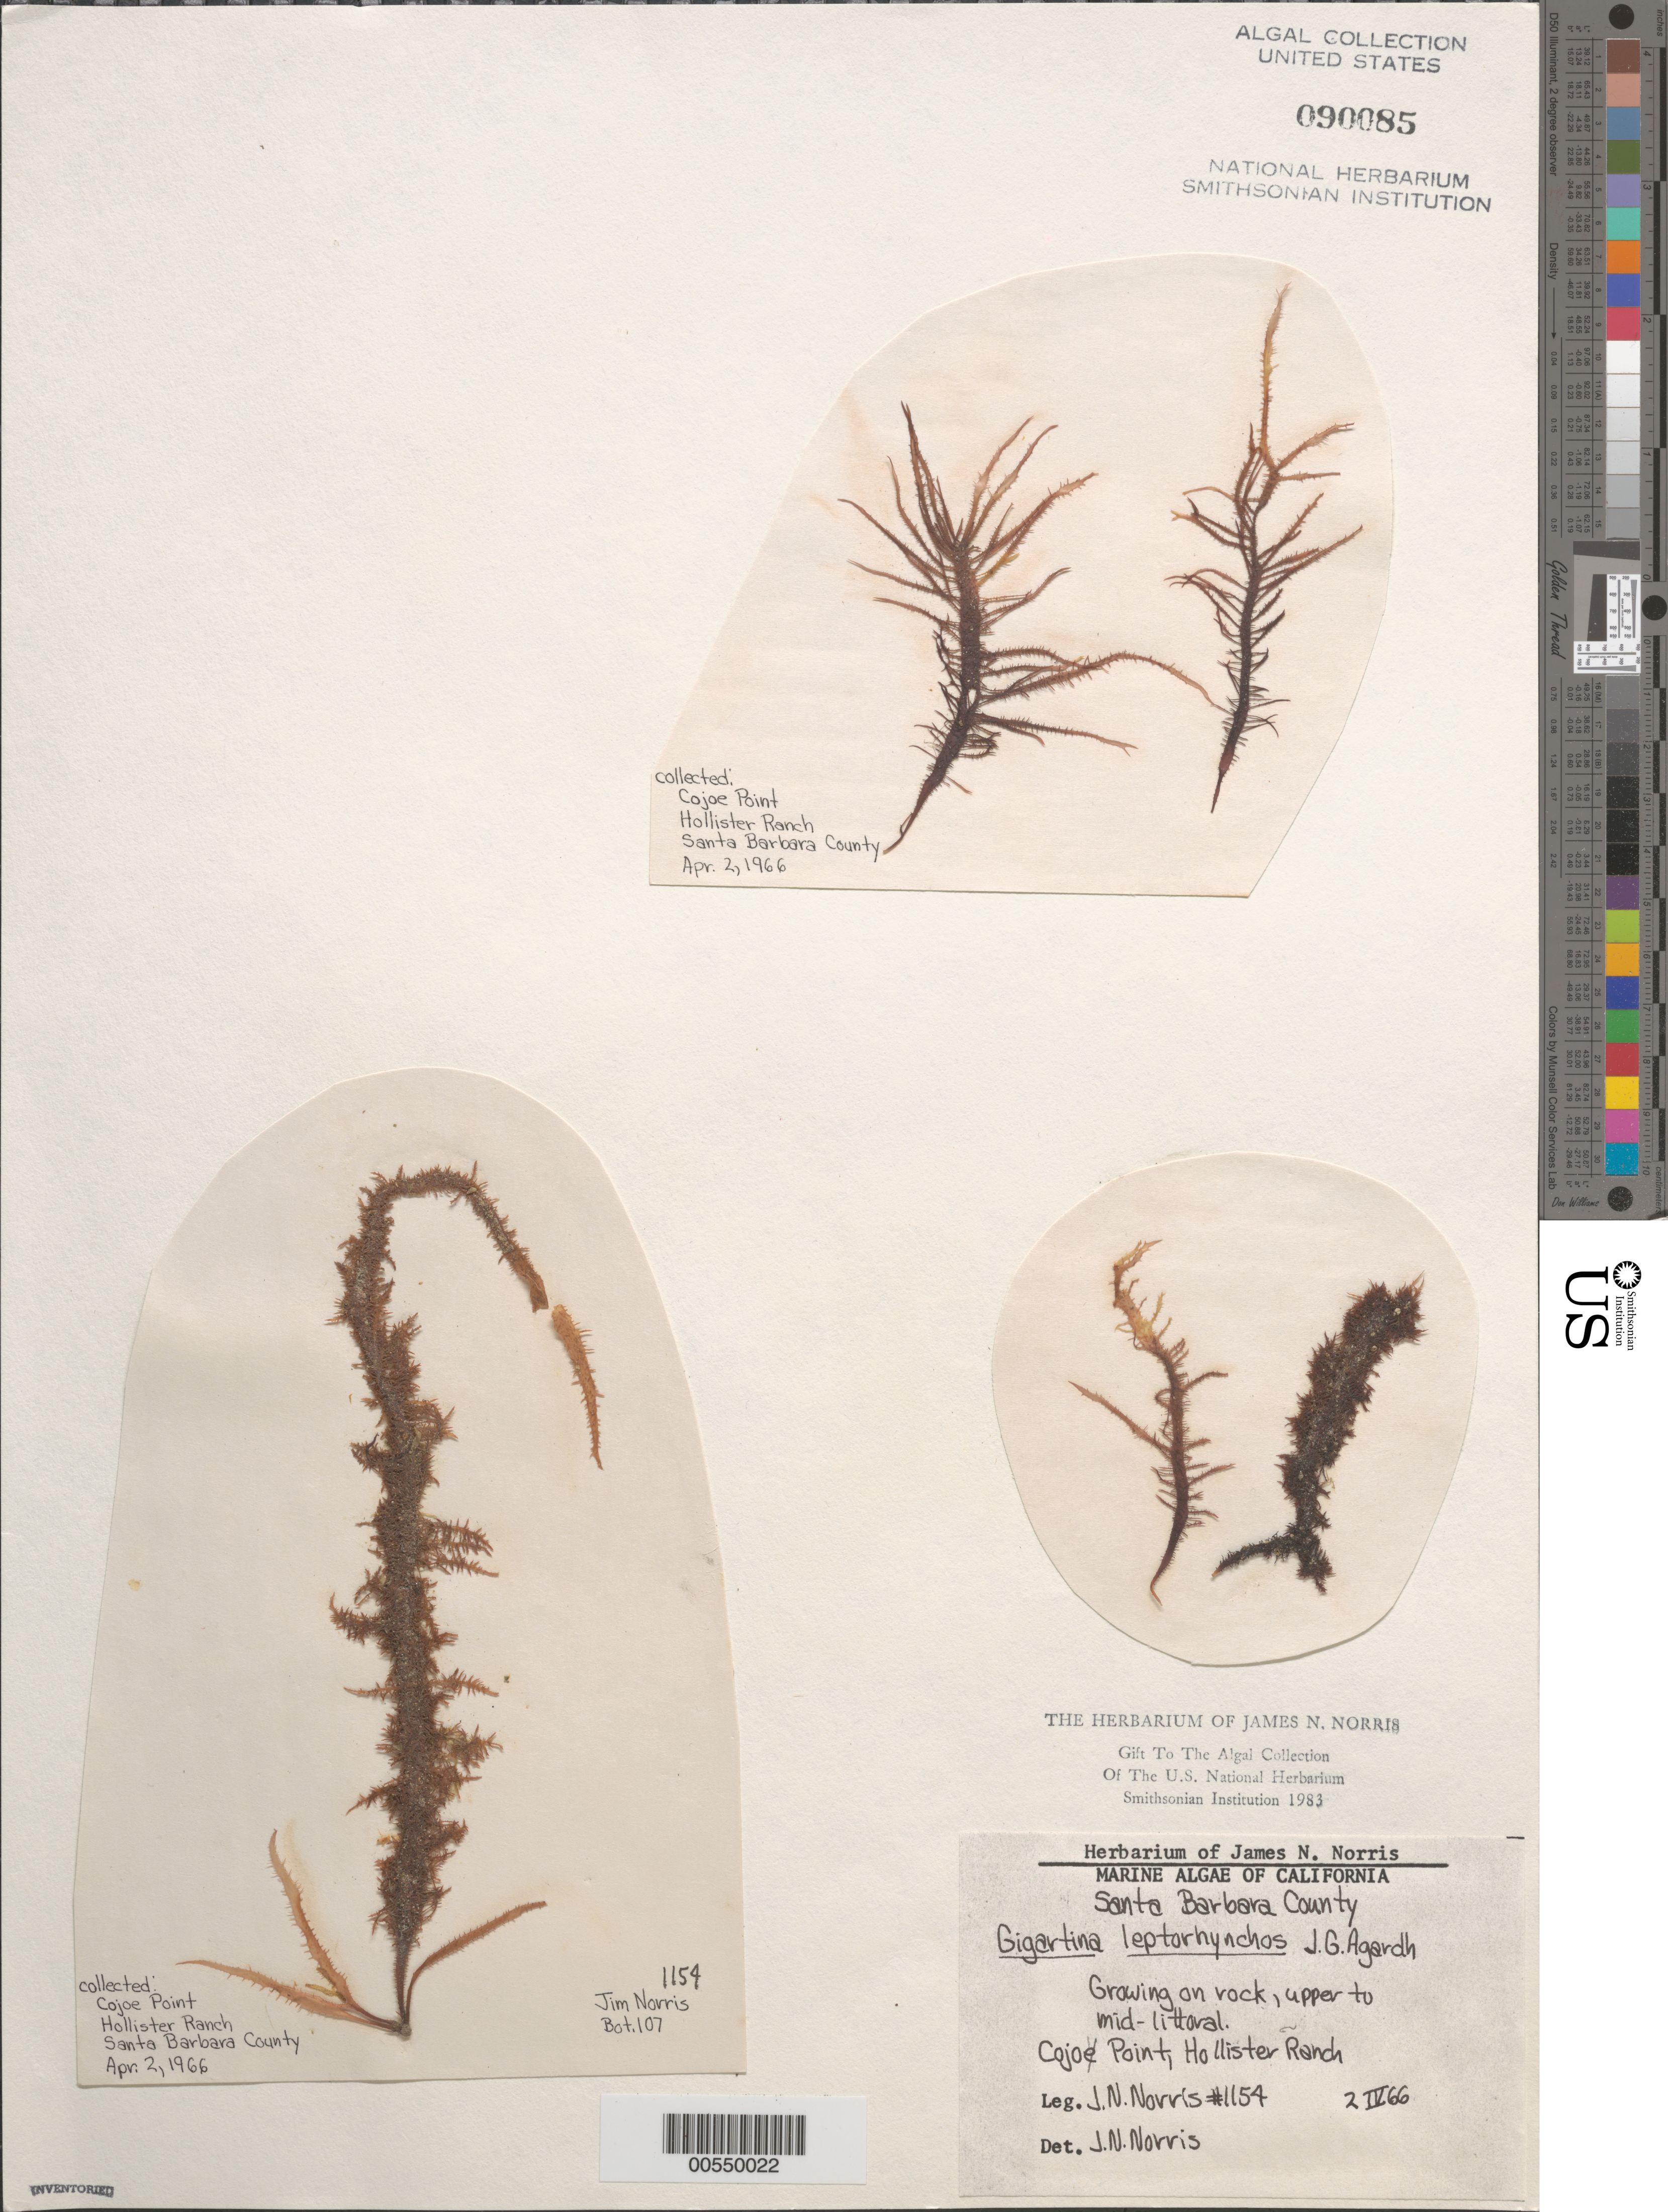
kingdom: Plantae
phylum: Rhodophyta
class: Florideophyceae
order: Gigartinales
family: Gigartinaceae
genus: Mazzaella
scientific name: Mazzaella leptorhynchos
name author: (J. Agardh) Leister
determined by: Algae name updating Project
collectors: J. N. Norris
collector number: JN-1154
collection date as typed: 02 Apr 1966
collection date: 1966-04-02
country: United States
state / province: California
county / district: Santa Barbara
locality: Cojo Point, Hollister Ranch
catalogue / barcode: US 90085